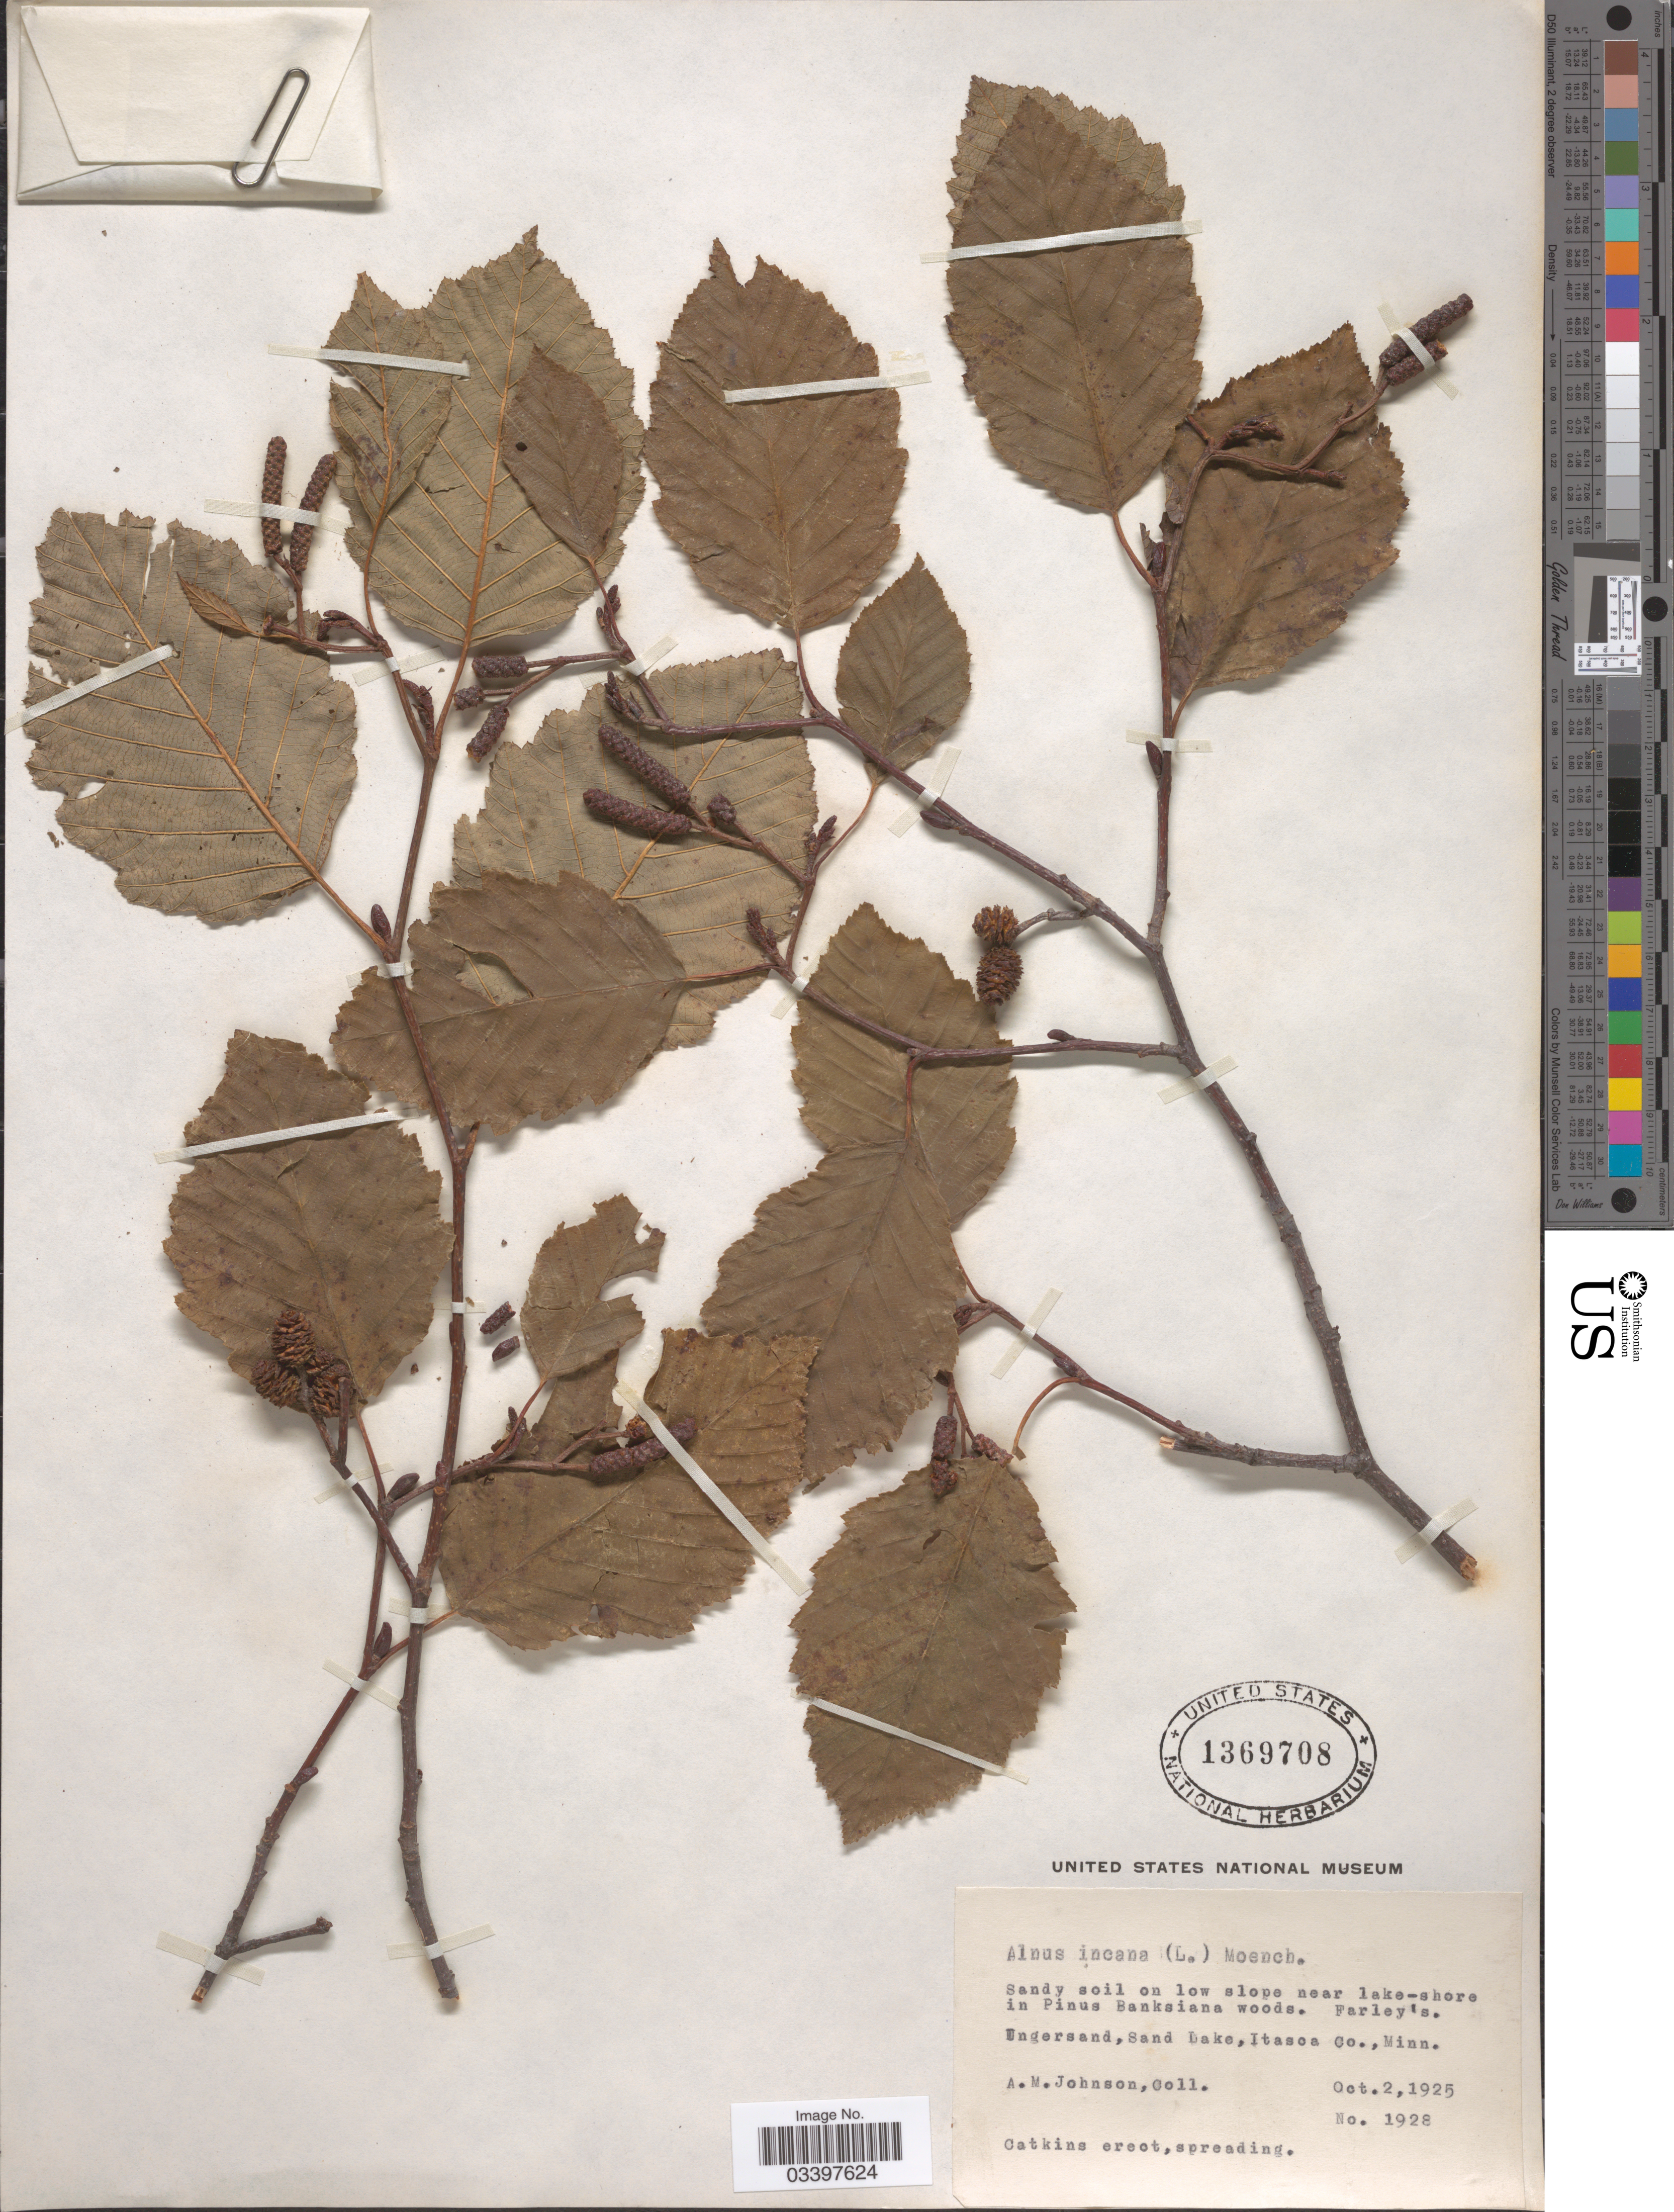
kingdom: Plantae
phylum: Tracheophyta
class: Magnoliopsida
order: Fagales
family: Betulaceae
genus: Alnus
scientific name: Alnus incana subsp. rugosa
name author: (Du Roi) R.T. Clausen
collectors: A. M. Johnson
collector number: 1928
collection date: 1925-10-02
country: United States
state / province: Minnesota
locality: Farley's. [unsure placement] Ungersand, Sand Lake, Itasca Co.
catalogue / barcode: US 1369708